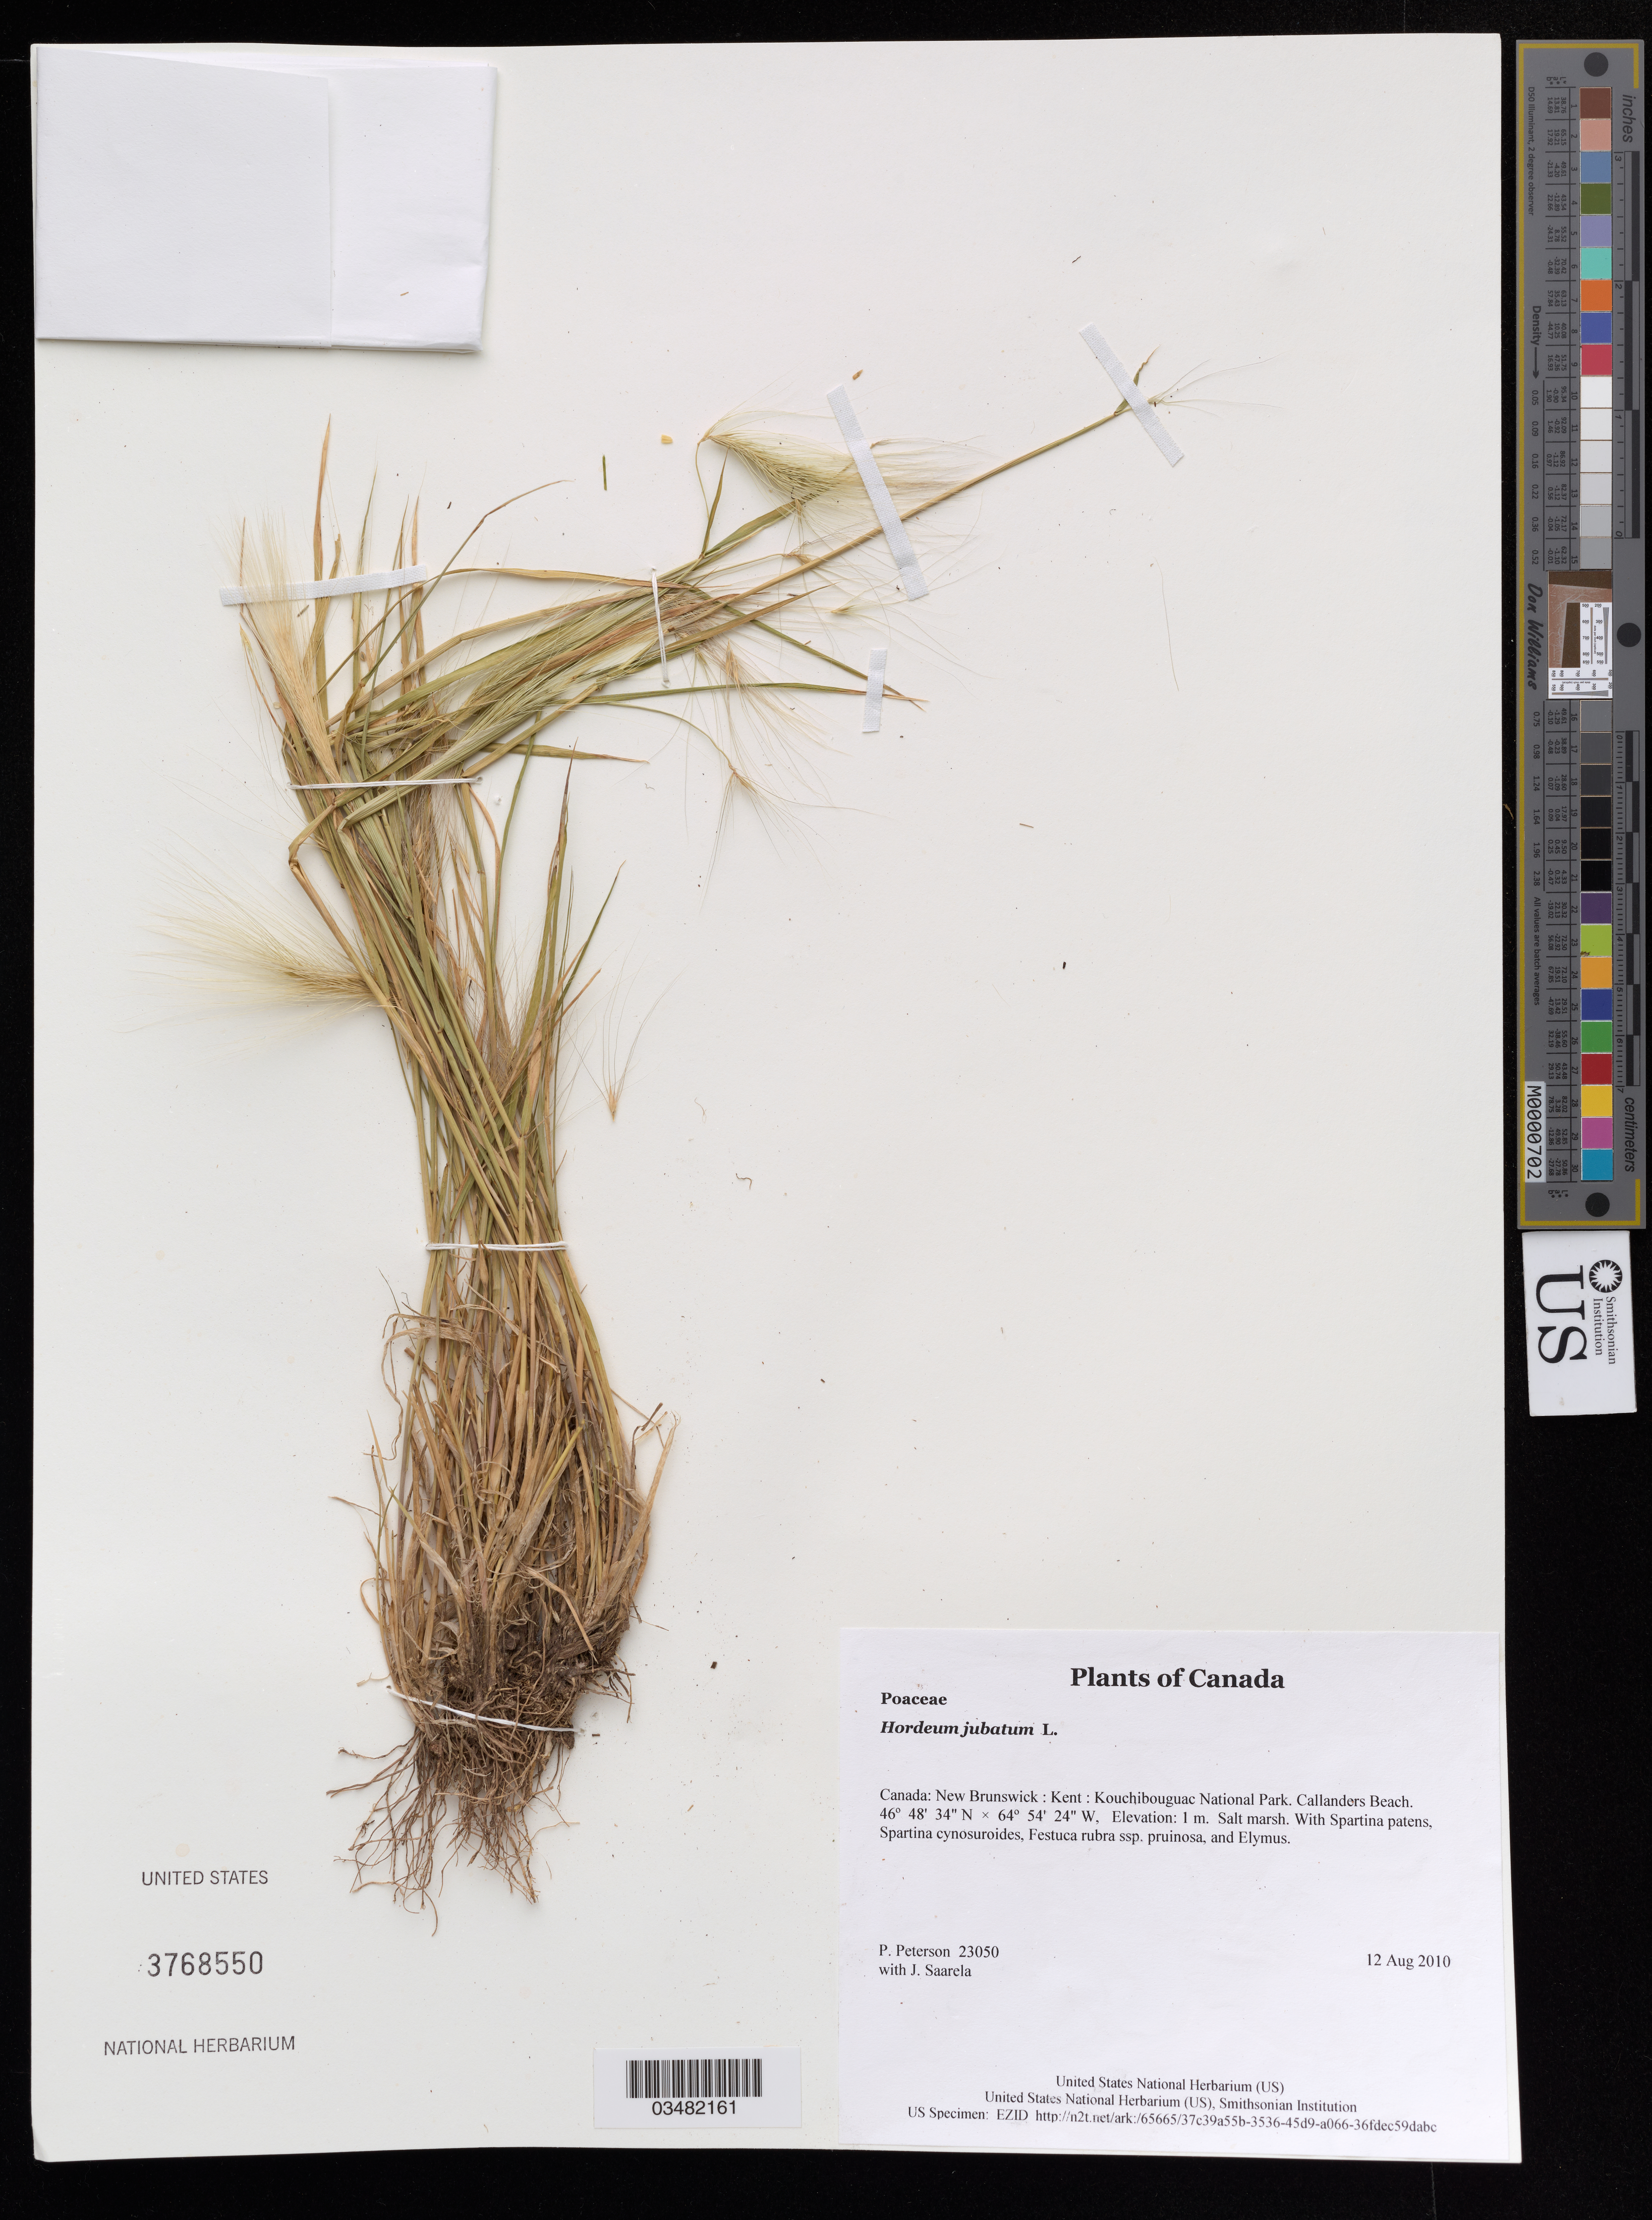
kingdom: Plantae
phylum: Tracheophyta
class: Liliopsida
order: Poales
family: Poaceae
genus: Hordeum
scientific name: Hordeum jubatum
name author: L.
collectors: P. M. Peterson & J. Saarela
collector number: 23050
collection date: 2010-08-12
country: Canada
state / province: New Brunswick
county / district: Kent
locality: Kouchibouguac National Park. Callanders Beach.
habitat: Salt marsh.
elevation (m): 1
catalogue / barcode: US 3768550